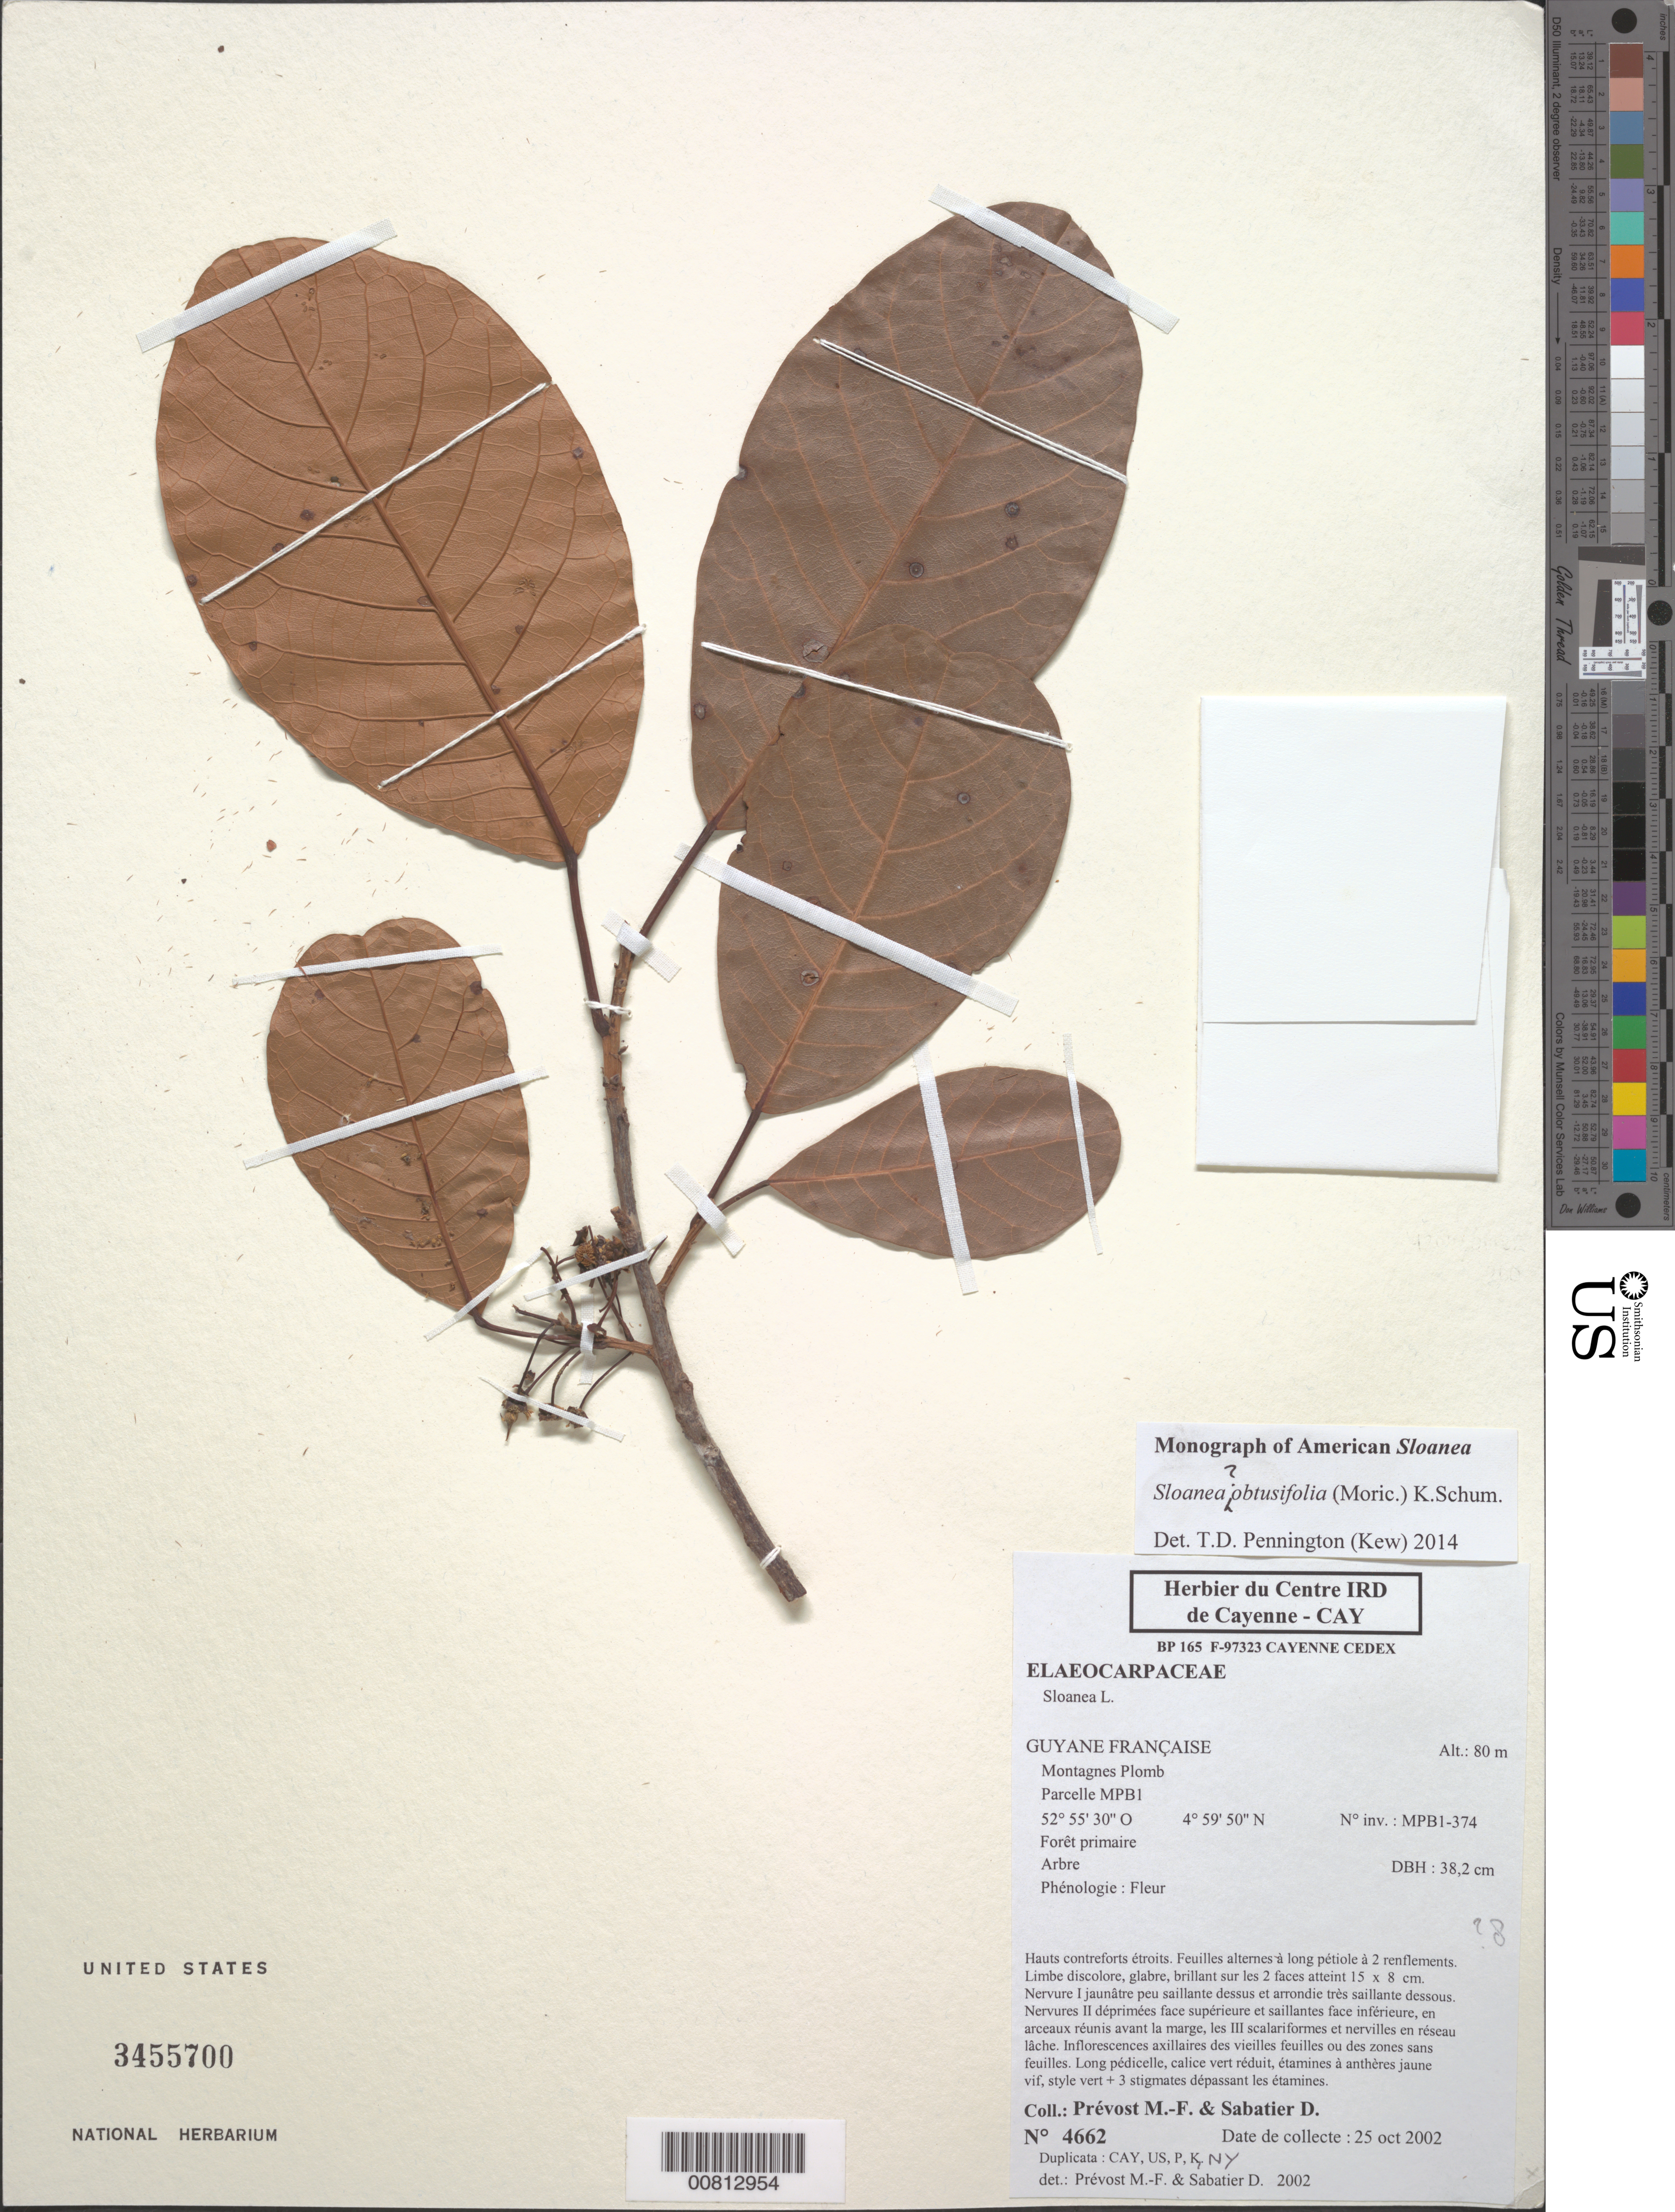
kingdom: Plantae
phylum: Tracheophyta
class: Magnoliopsida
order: Oxalidales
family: Elaeocarpaceae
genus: Sloanea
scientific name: Sloanea obtusifolia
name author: (Moric.) K. Schum.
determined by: Pennington, T. D., (K)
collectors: M.-F. Prévost & D. Sabatier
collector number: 4662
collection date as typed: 25-Oct-02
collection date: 2002-10-25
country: French Guiana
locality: Montagnes Plomb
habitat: Primary forest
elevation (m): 80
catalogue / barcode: US 3455700